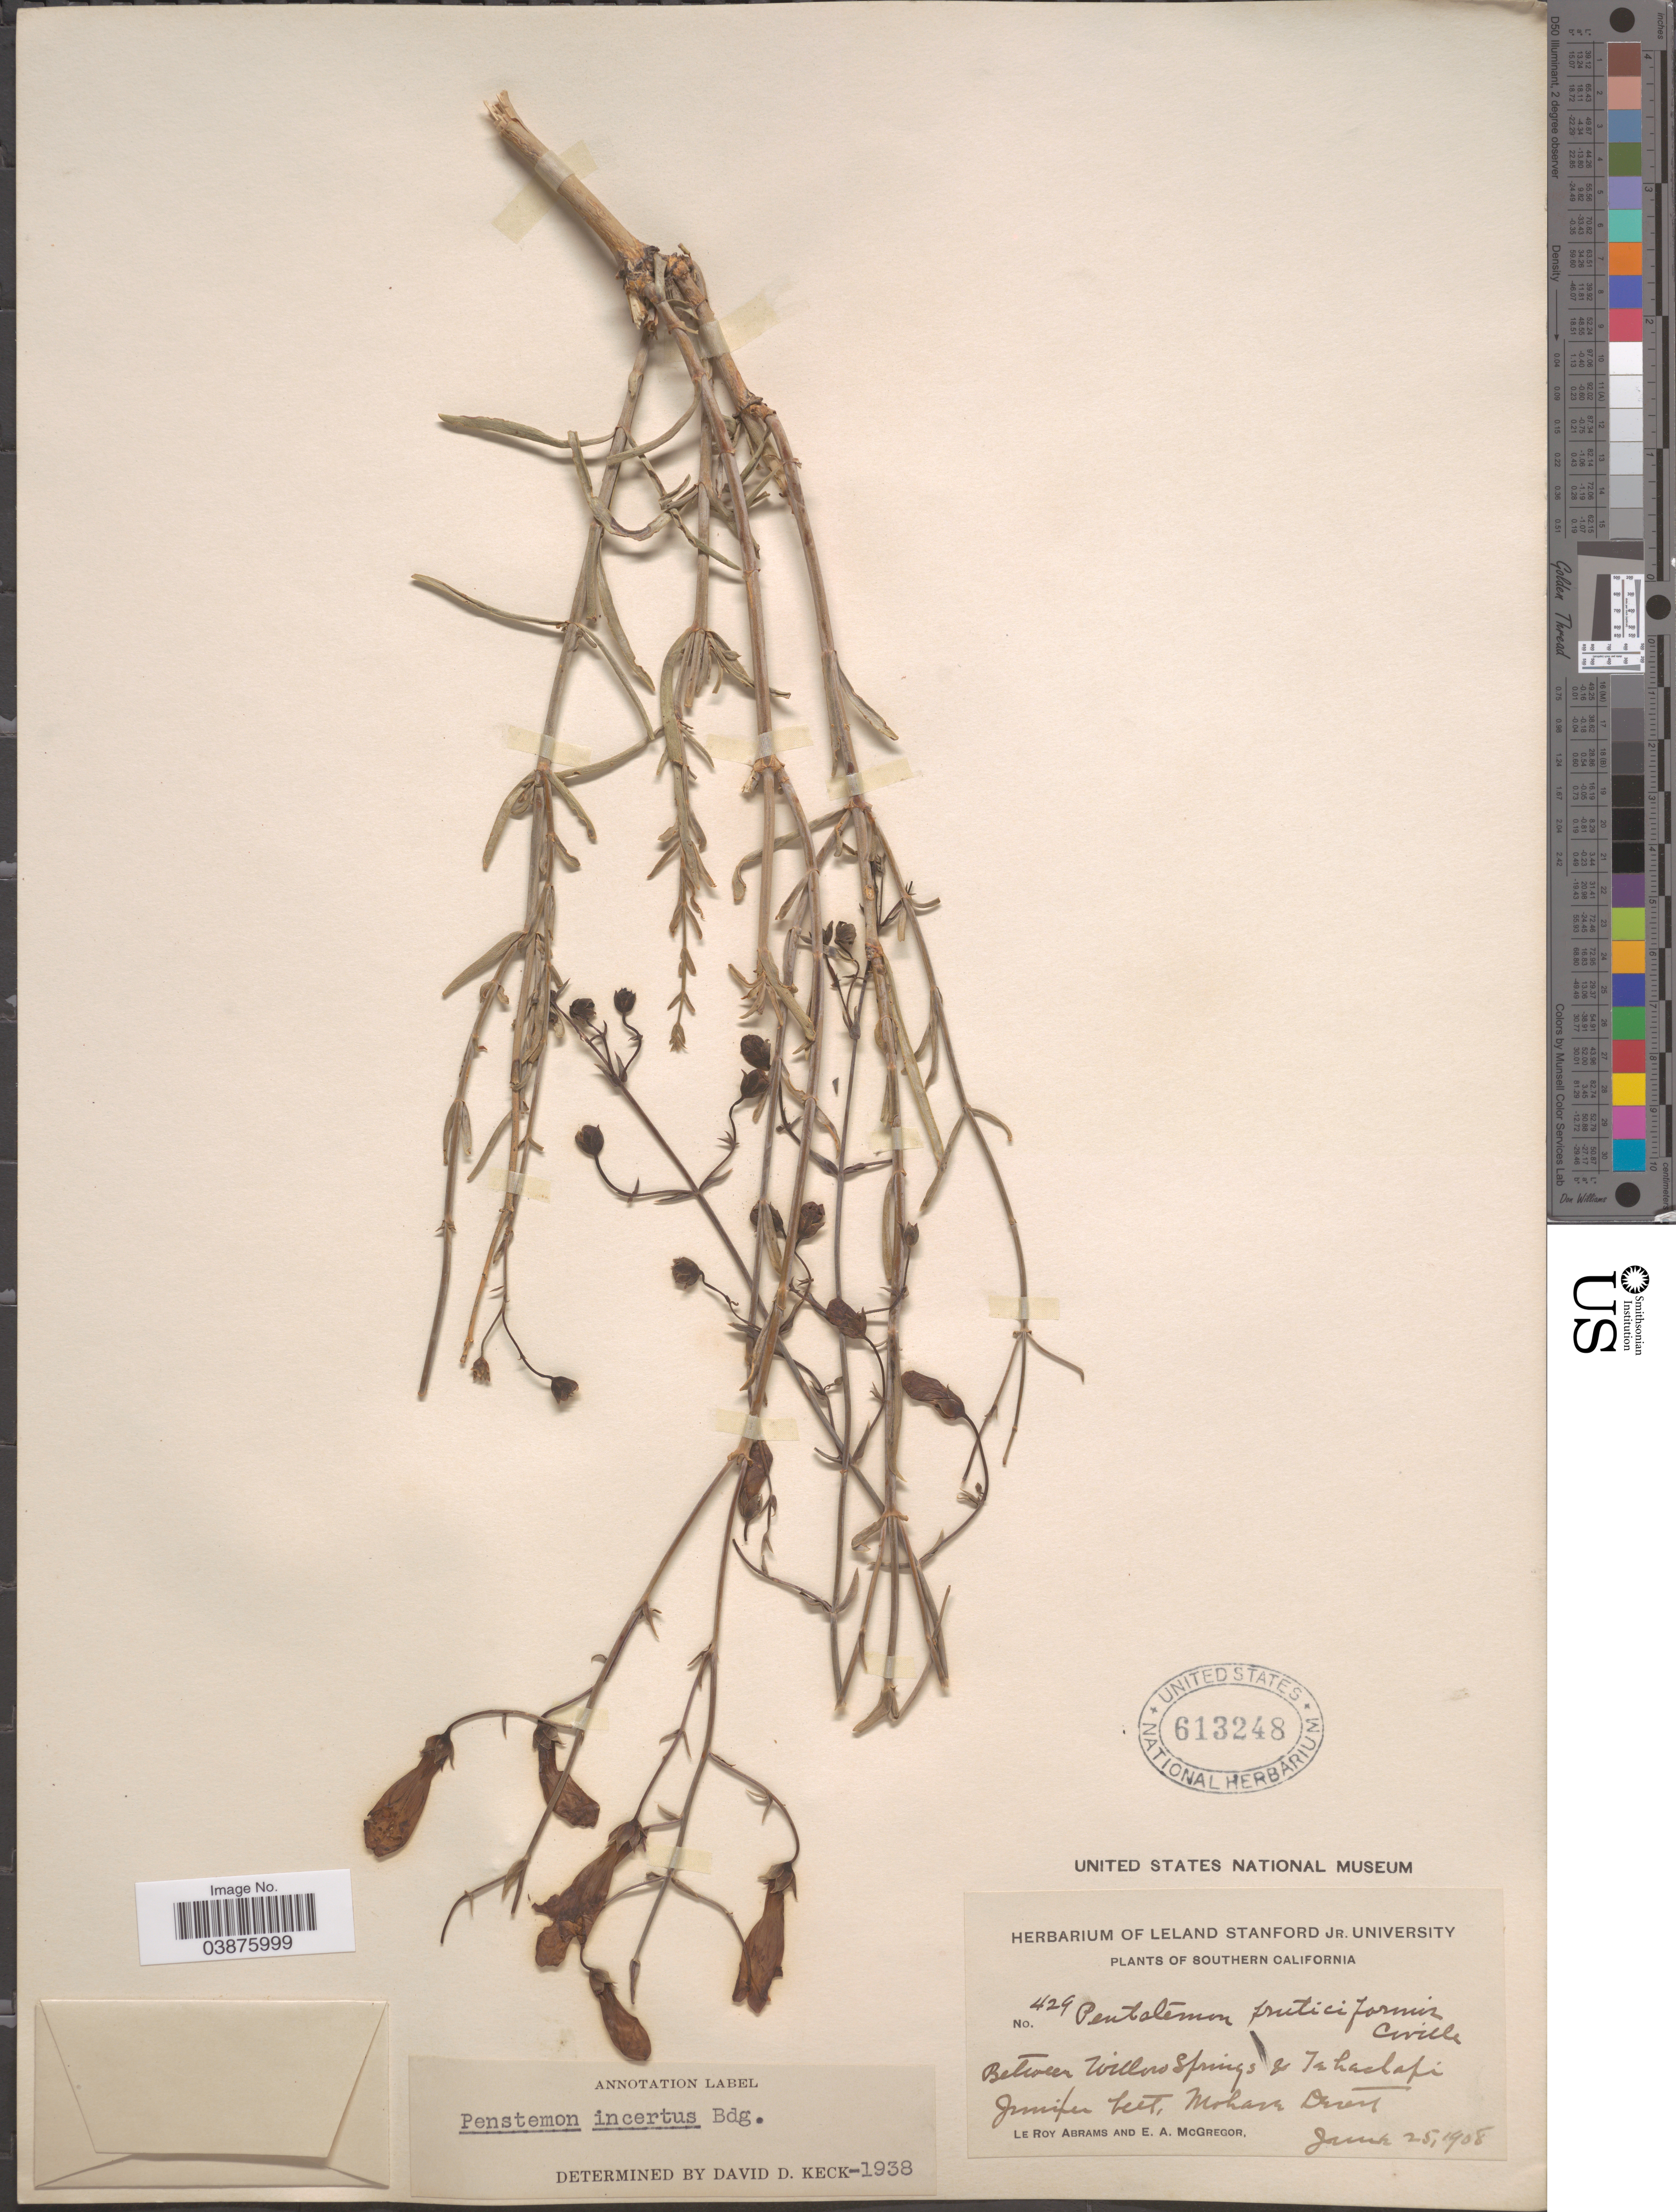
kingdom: Plantae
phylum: Tracheophyta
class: Magnoliopsida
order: Lamiales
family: Plantaginaceae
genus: Penstemon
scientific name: Penstemon incertus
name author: Brandegee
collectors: L. Abrams & E. A. McGregor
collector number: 429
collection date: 1908-06-25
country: United States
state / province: California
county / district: Kern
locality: Southern California. Between Willow Springs & Tehachapi Juniper belt, Mohave Desert.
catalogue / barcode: US 613248